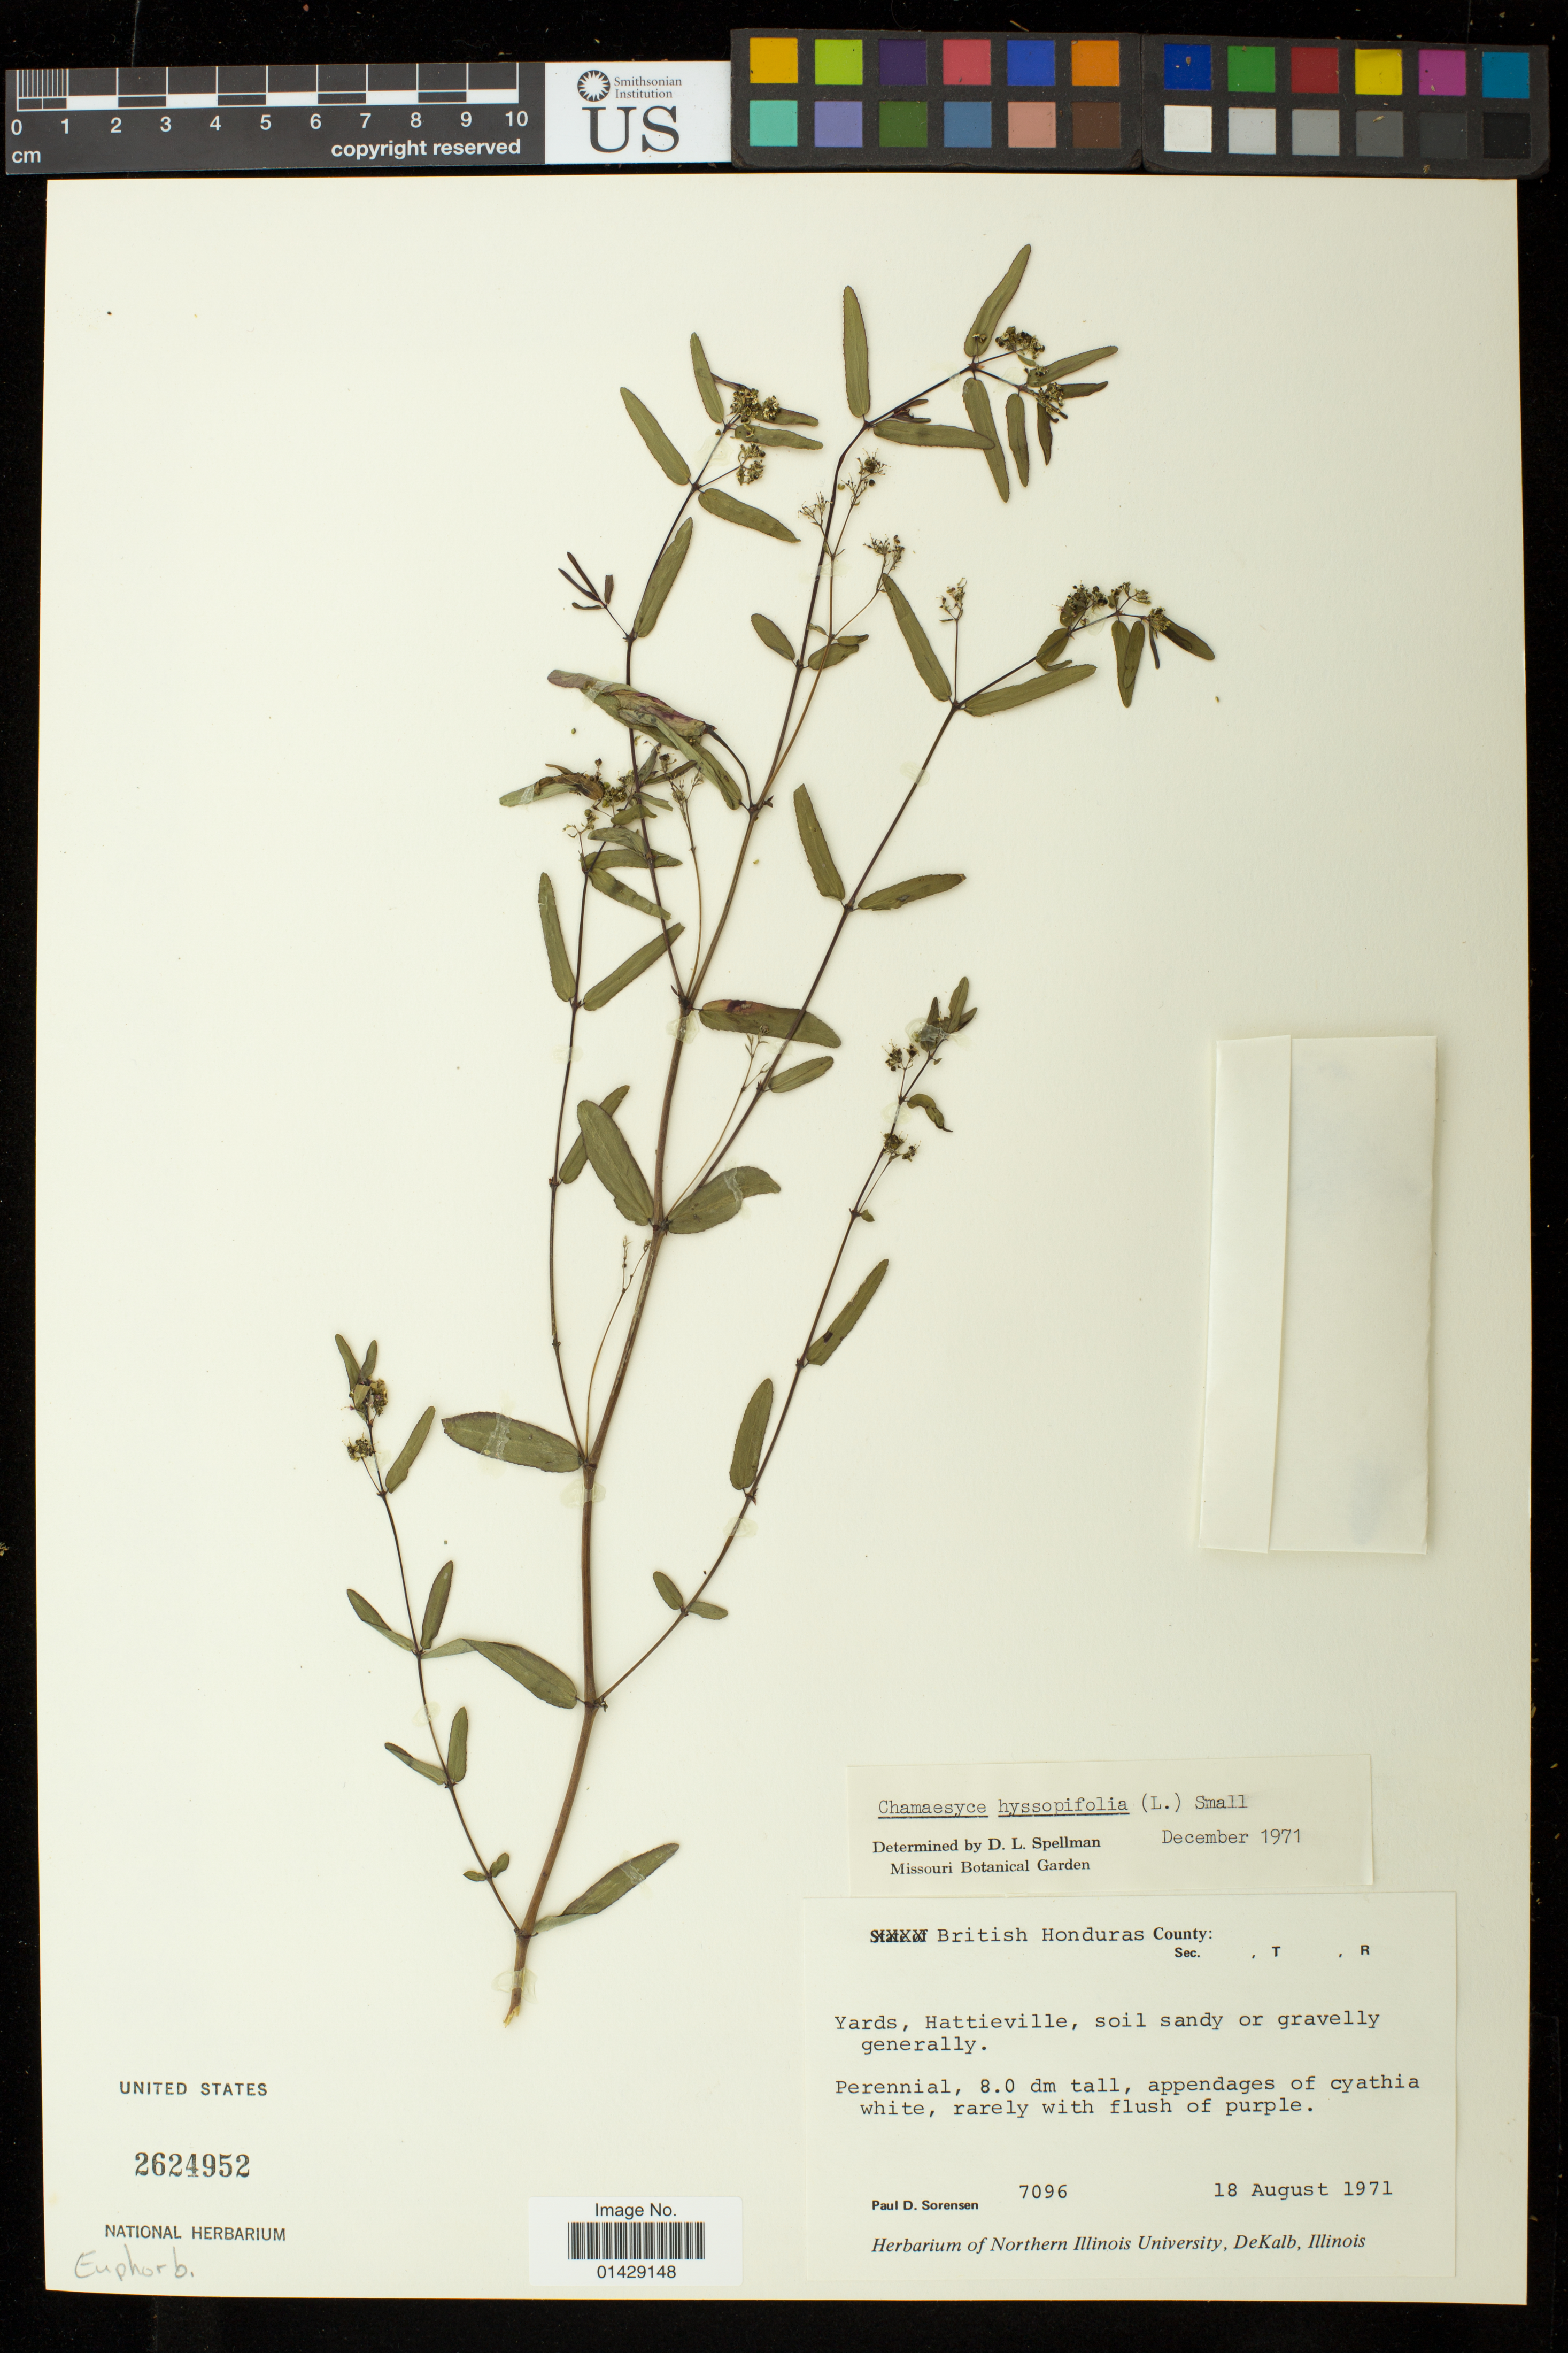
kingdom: Plantae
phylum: Tracheophyta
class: Magnoliopsida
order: Malpighiales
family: Euphorbiaceae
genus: Euphorbia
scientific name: Euphorbia hyssopifolia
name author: L.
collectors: P. Sorensen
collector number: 7096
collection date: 1971-08-18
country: Belize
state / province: Belize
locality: Yards, Hattieville British Honduras (Belize)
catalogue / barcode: US 2624952